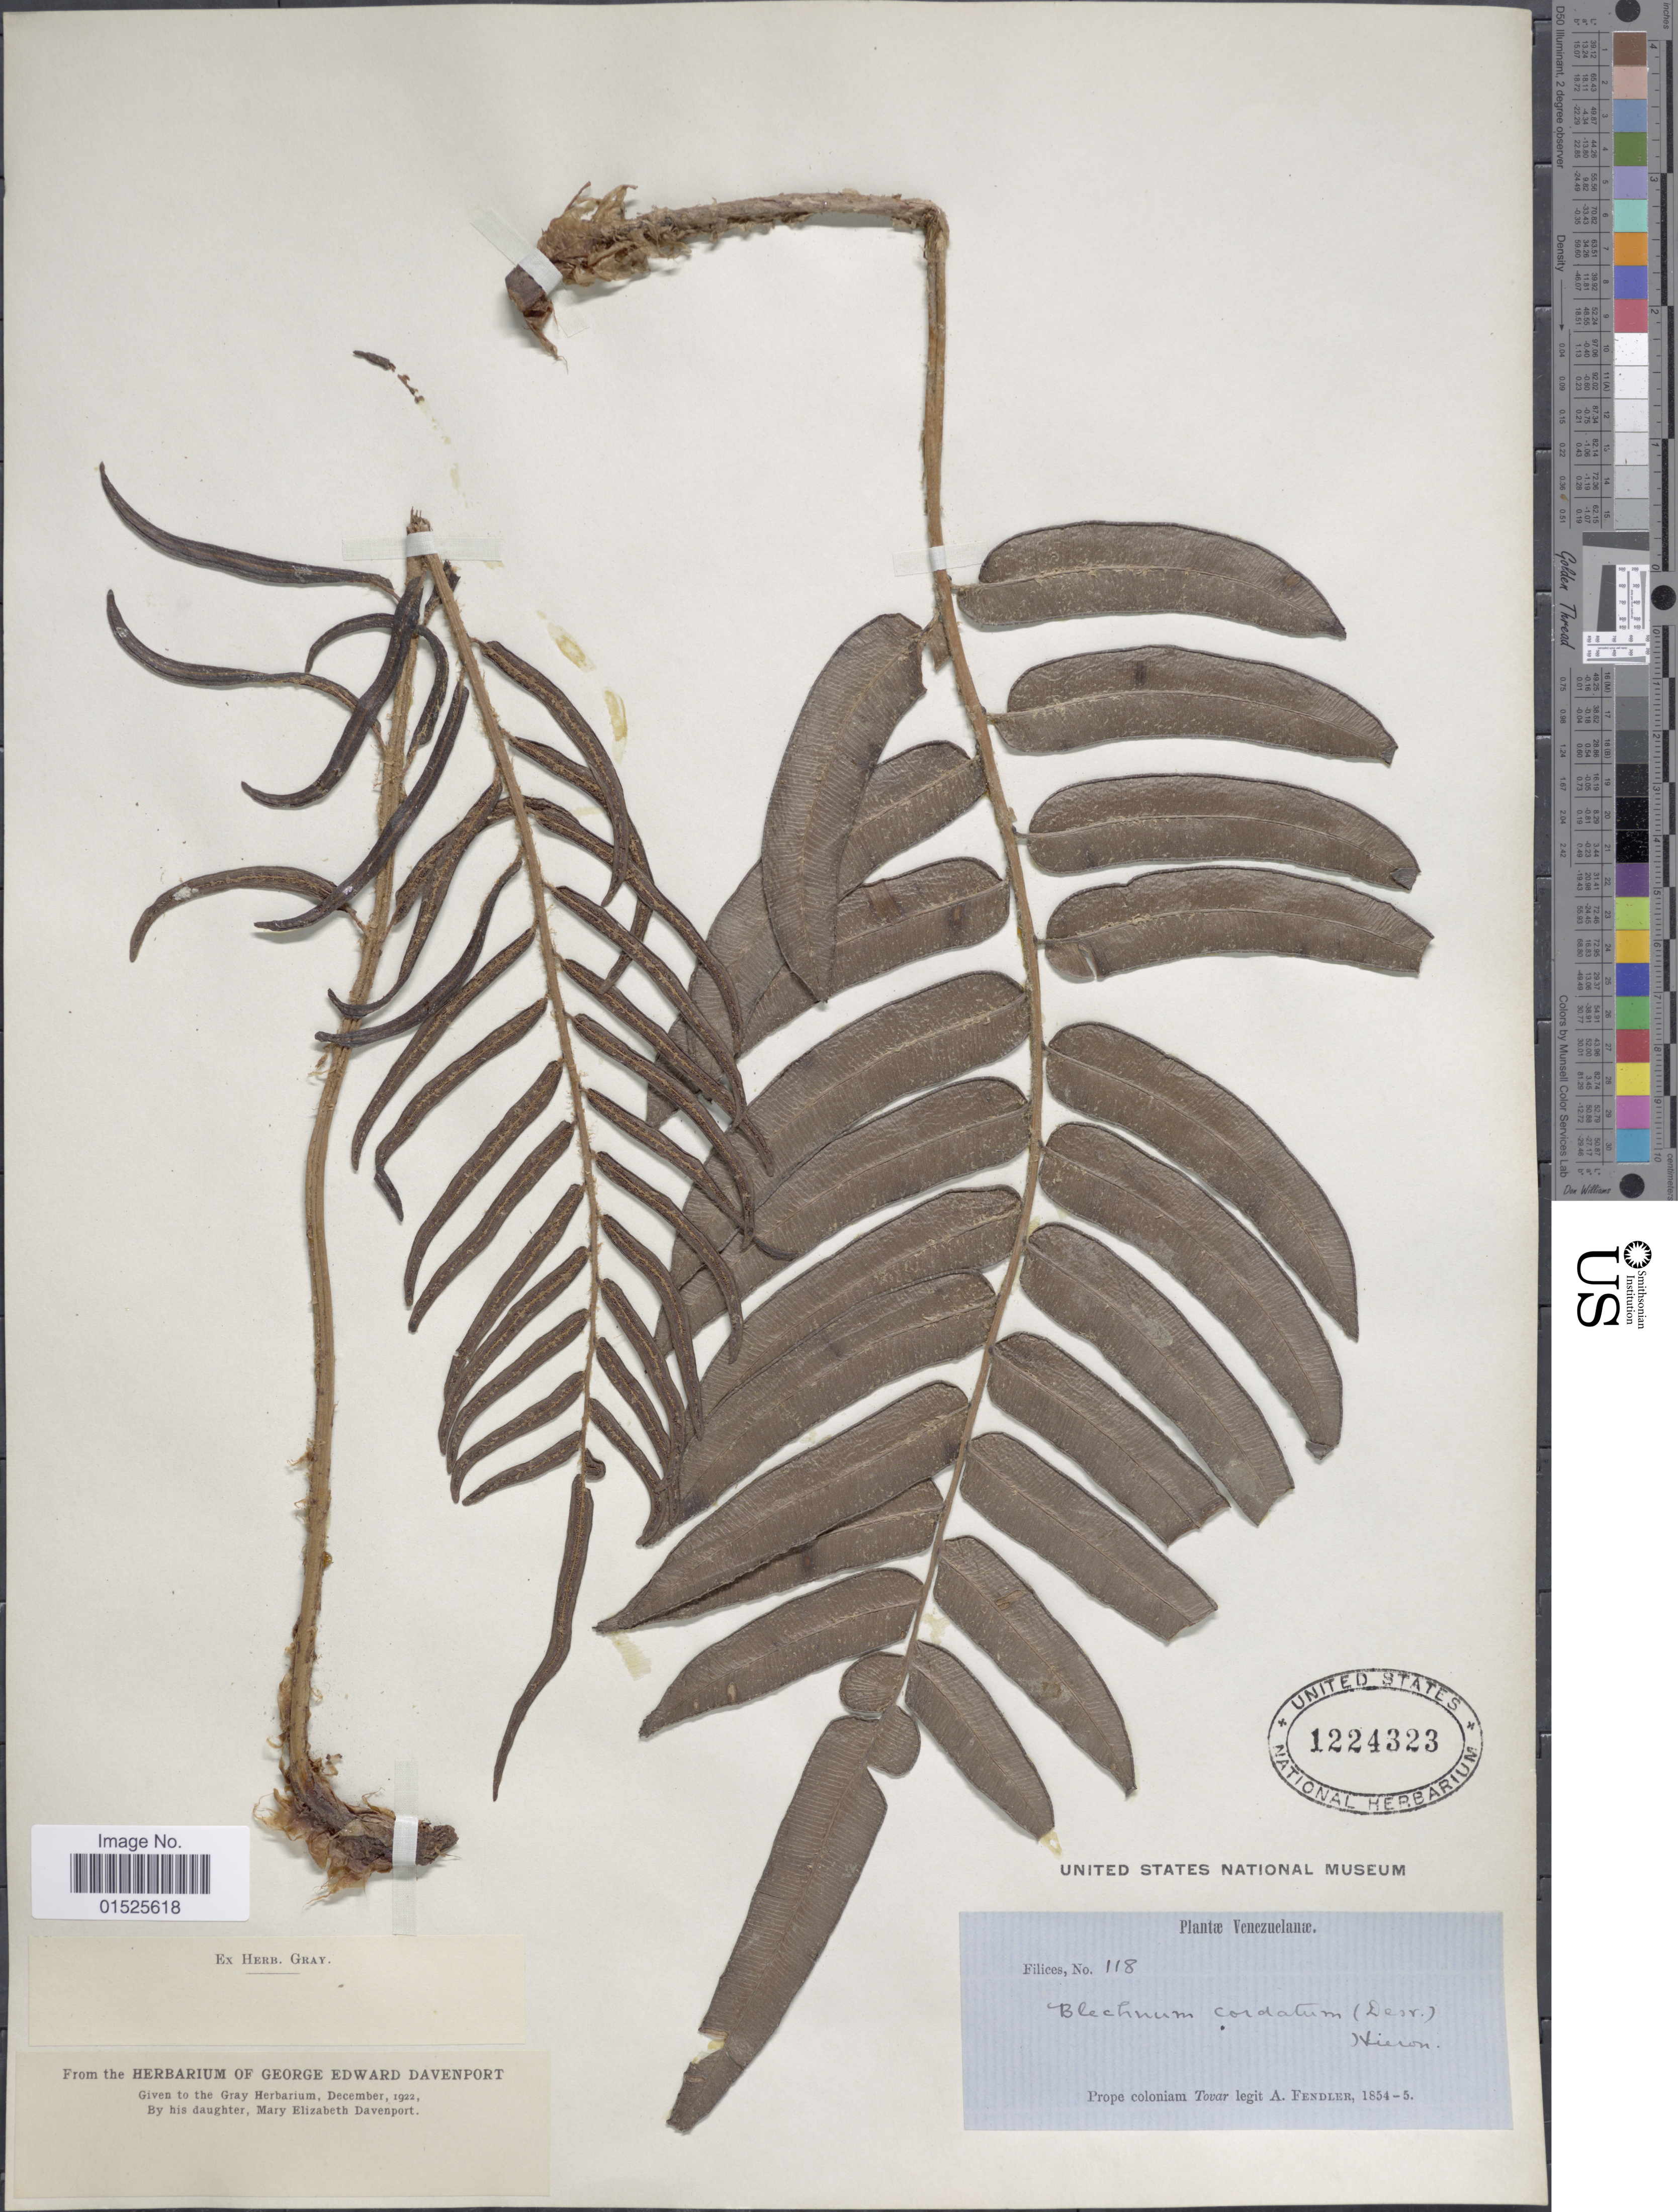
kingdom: Plantae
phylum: Tracheophyta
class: Polypodiopsida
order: Polypodiales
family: Blechnaceae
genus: Blechnum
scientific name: Blechnum cordatum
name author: (Desv.) Hieron.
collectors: A. Fendler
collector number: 118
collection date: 1854/1855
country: Venezuela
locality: Prope coloniam Tovar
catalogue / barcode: US 1224323